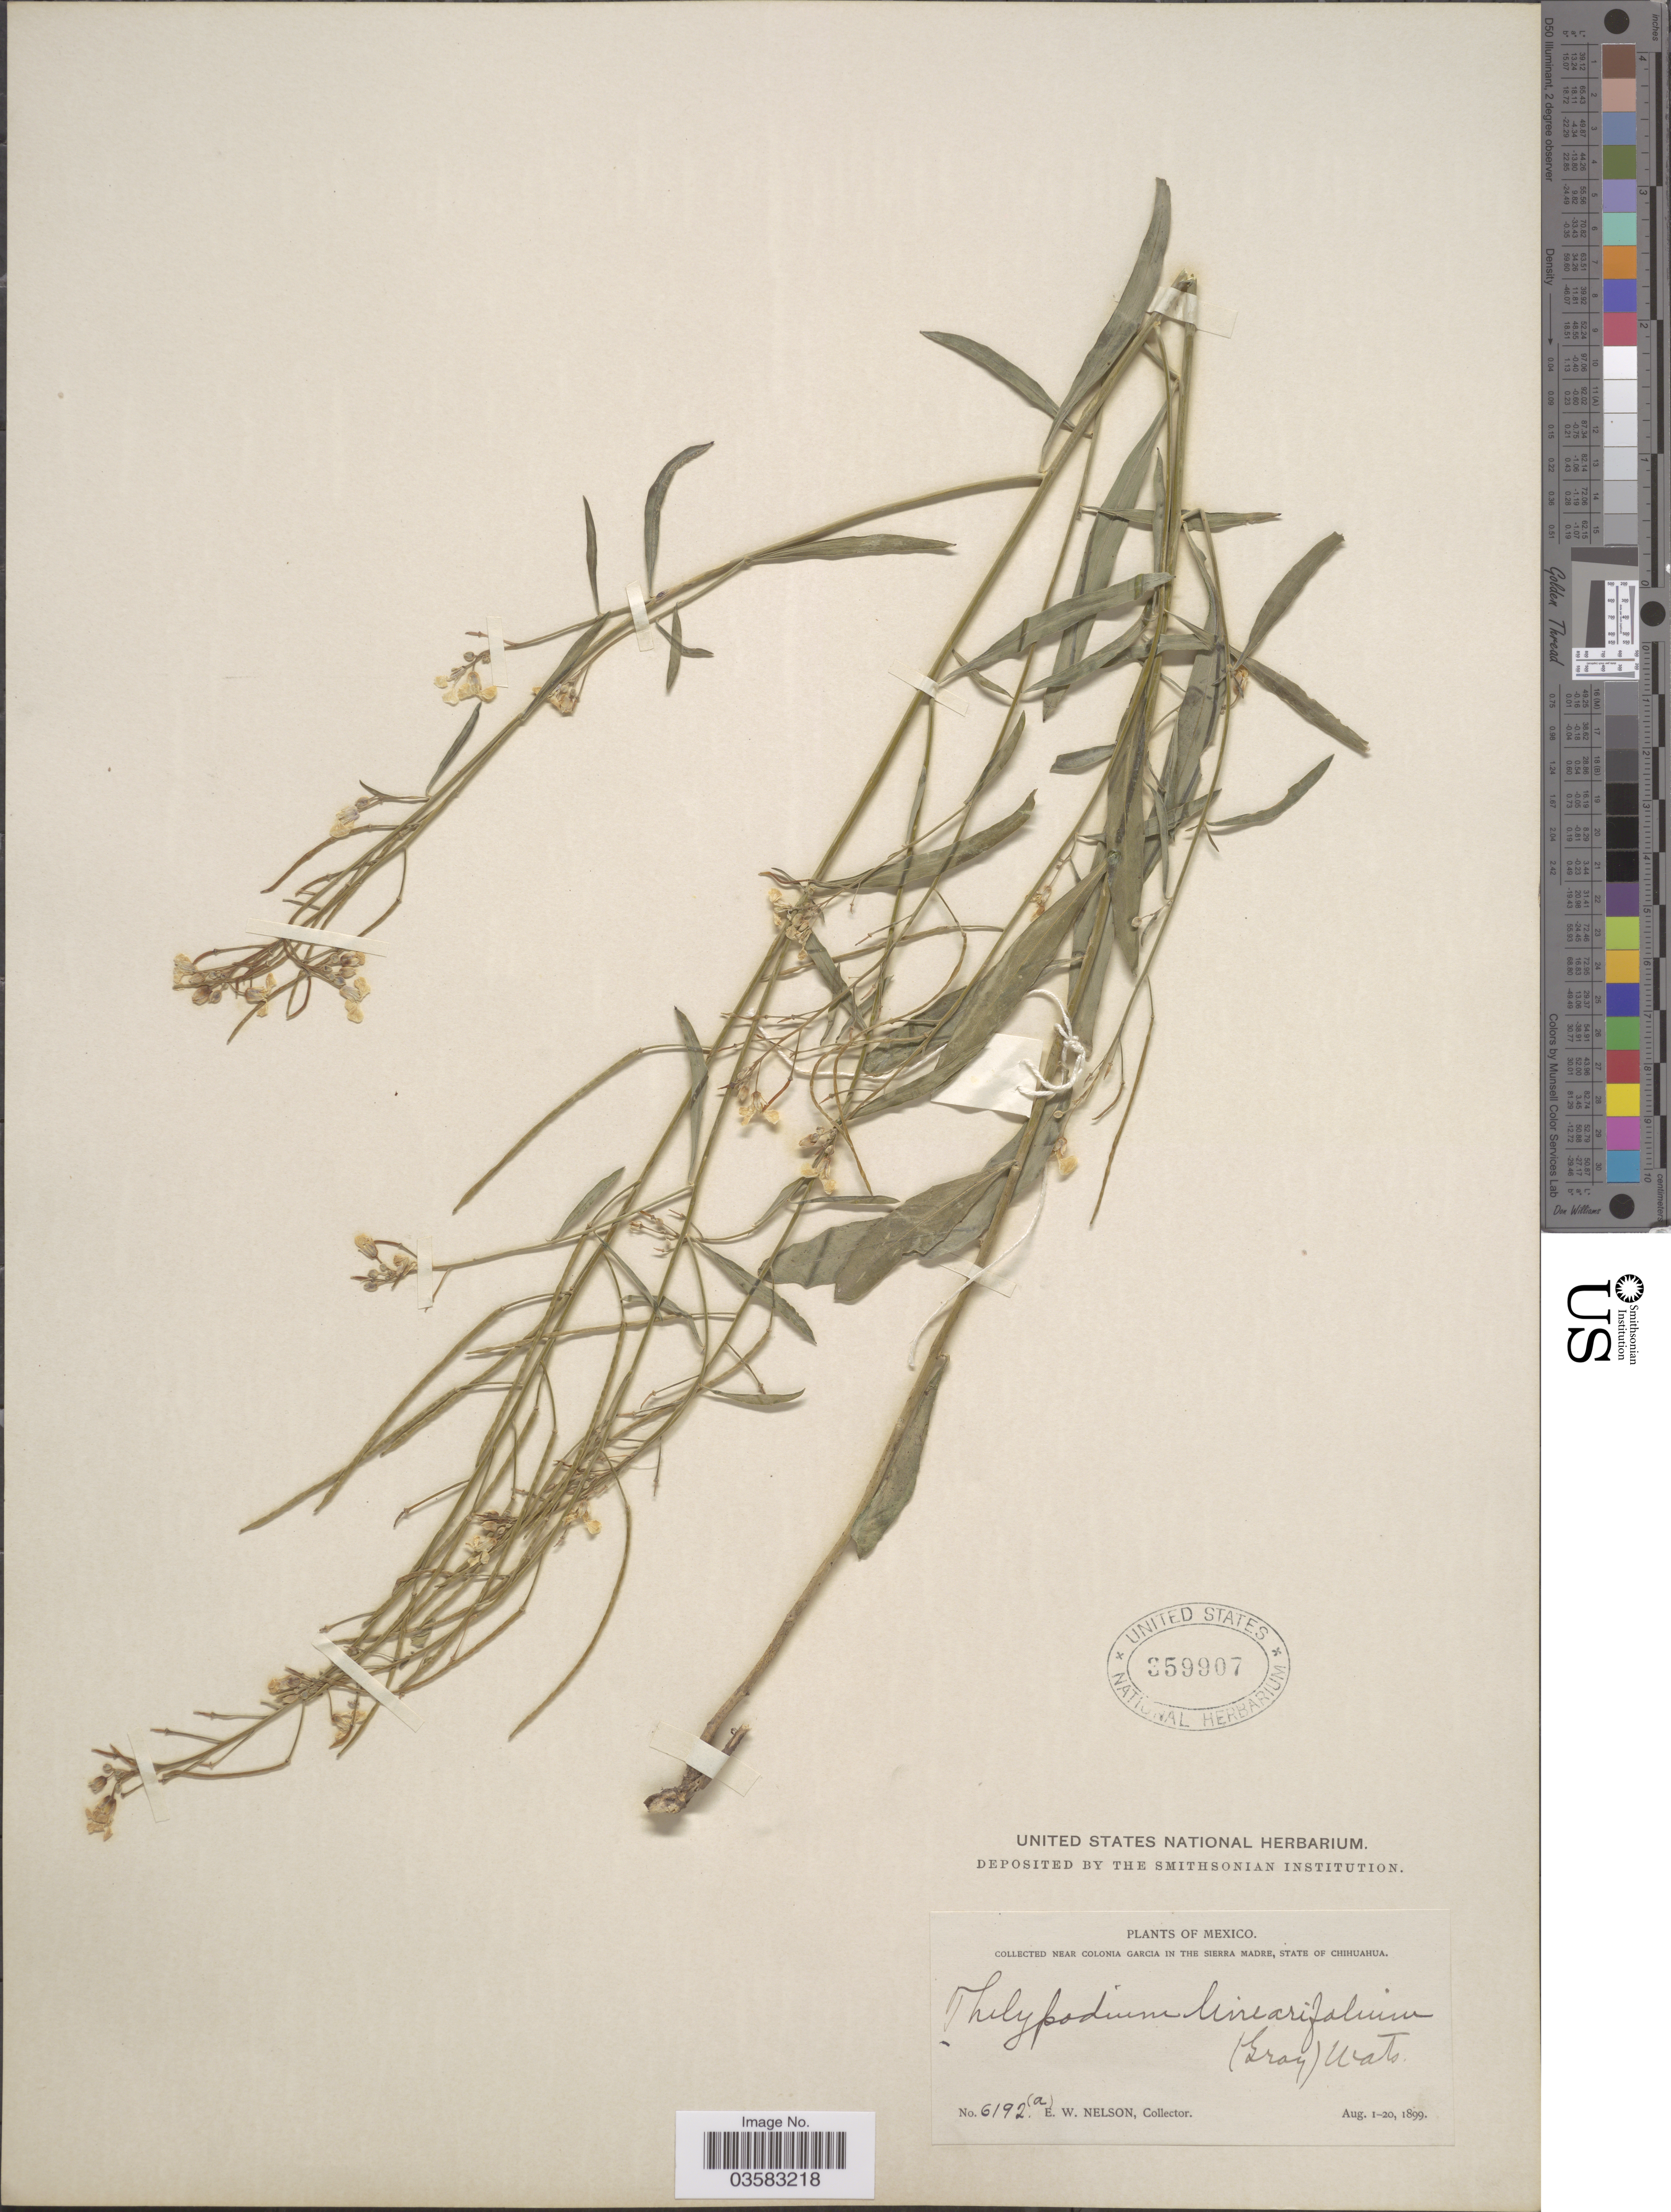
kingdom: Plantae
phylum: Tracheophyta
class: Magnoliopsida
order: Brassicales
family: Brassicaceae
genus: Sisymbrium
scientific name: Sisymbrium linearifolium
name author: (A. Gray) Payson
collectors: E. W. Nelson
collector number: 6192(a)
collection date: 1899-08-01/1899-08-20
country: Mexico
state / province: Chihuahua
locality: Near Colonia Garcia in the Sierra Madre.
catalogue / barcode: US 359907